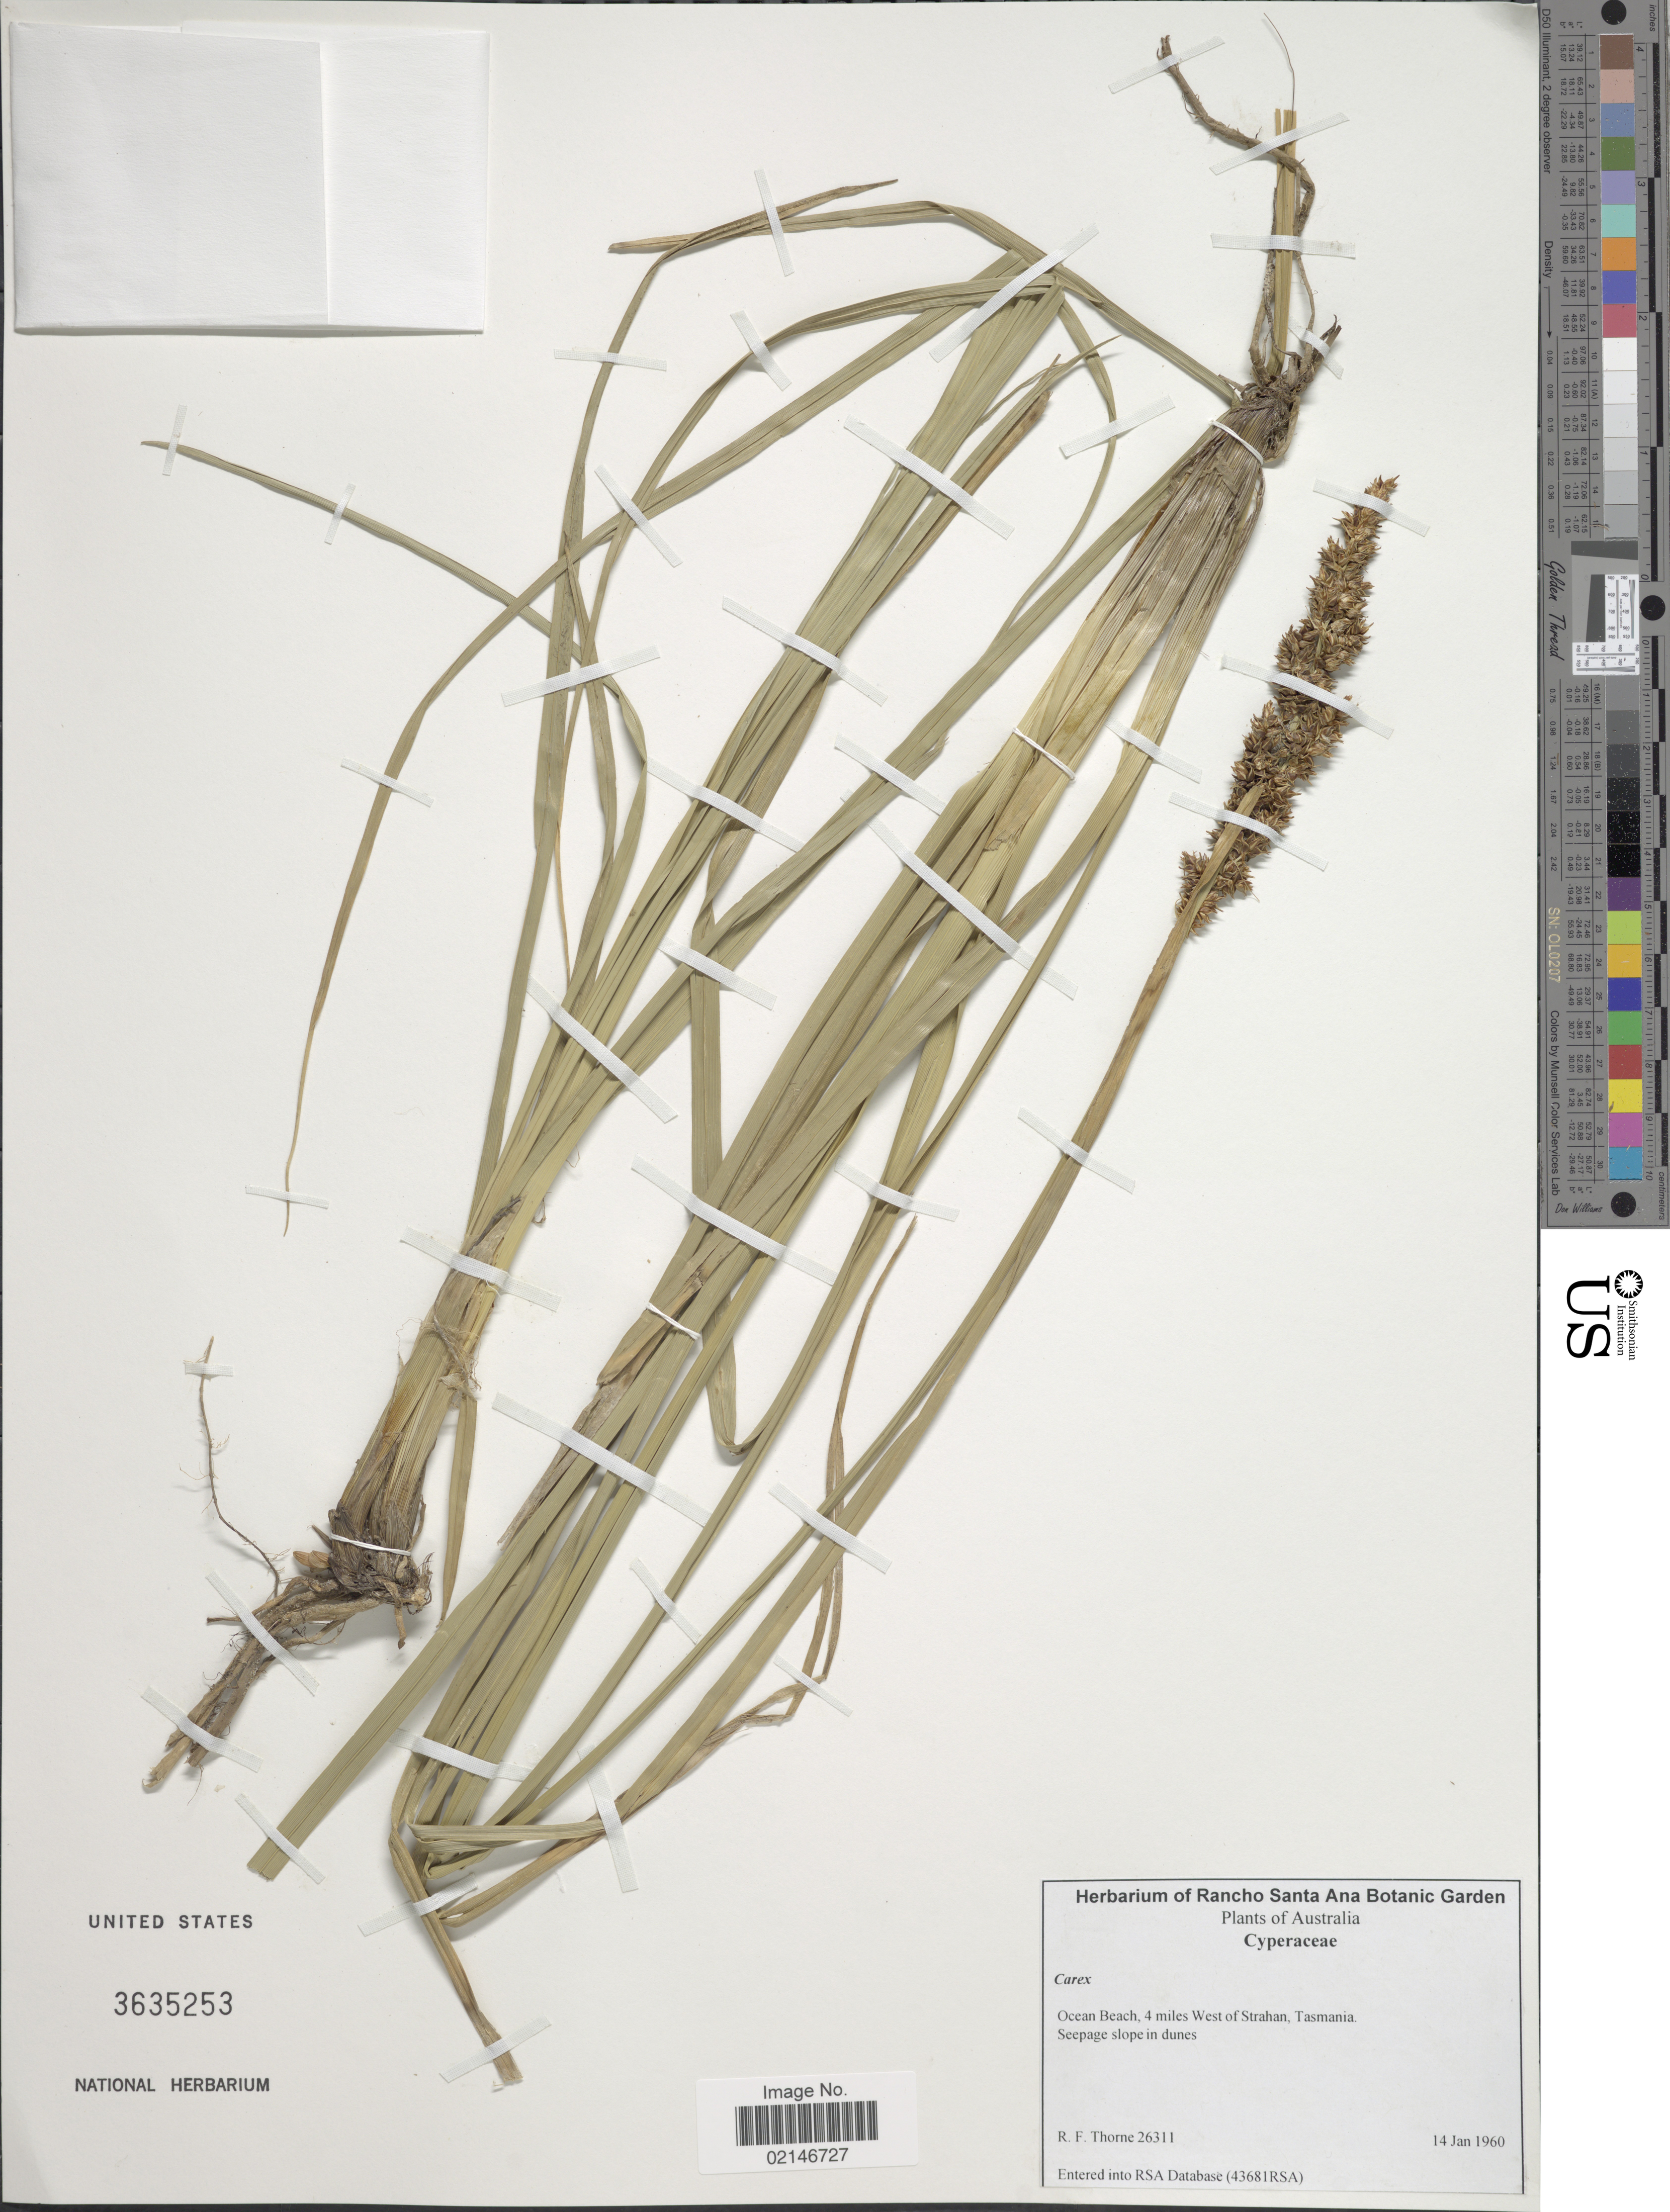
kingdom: Plantae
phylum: Tracheophyta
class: Liliopsida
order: Poales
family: Cyperaceae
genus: Carex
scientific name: Carex appressa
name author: R. Br.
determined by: Strong, Mark T., (BOT), Smithsonian Institution - National Museum of Natural History (UNITED STATES)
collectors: R. F. Thorne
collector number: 26311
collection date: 1960-01-14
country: Australia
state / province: Tasmania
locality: Ocean Beach, 4 miles West of Strahan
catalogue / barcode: US 3635253